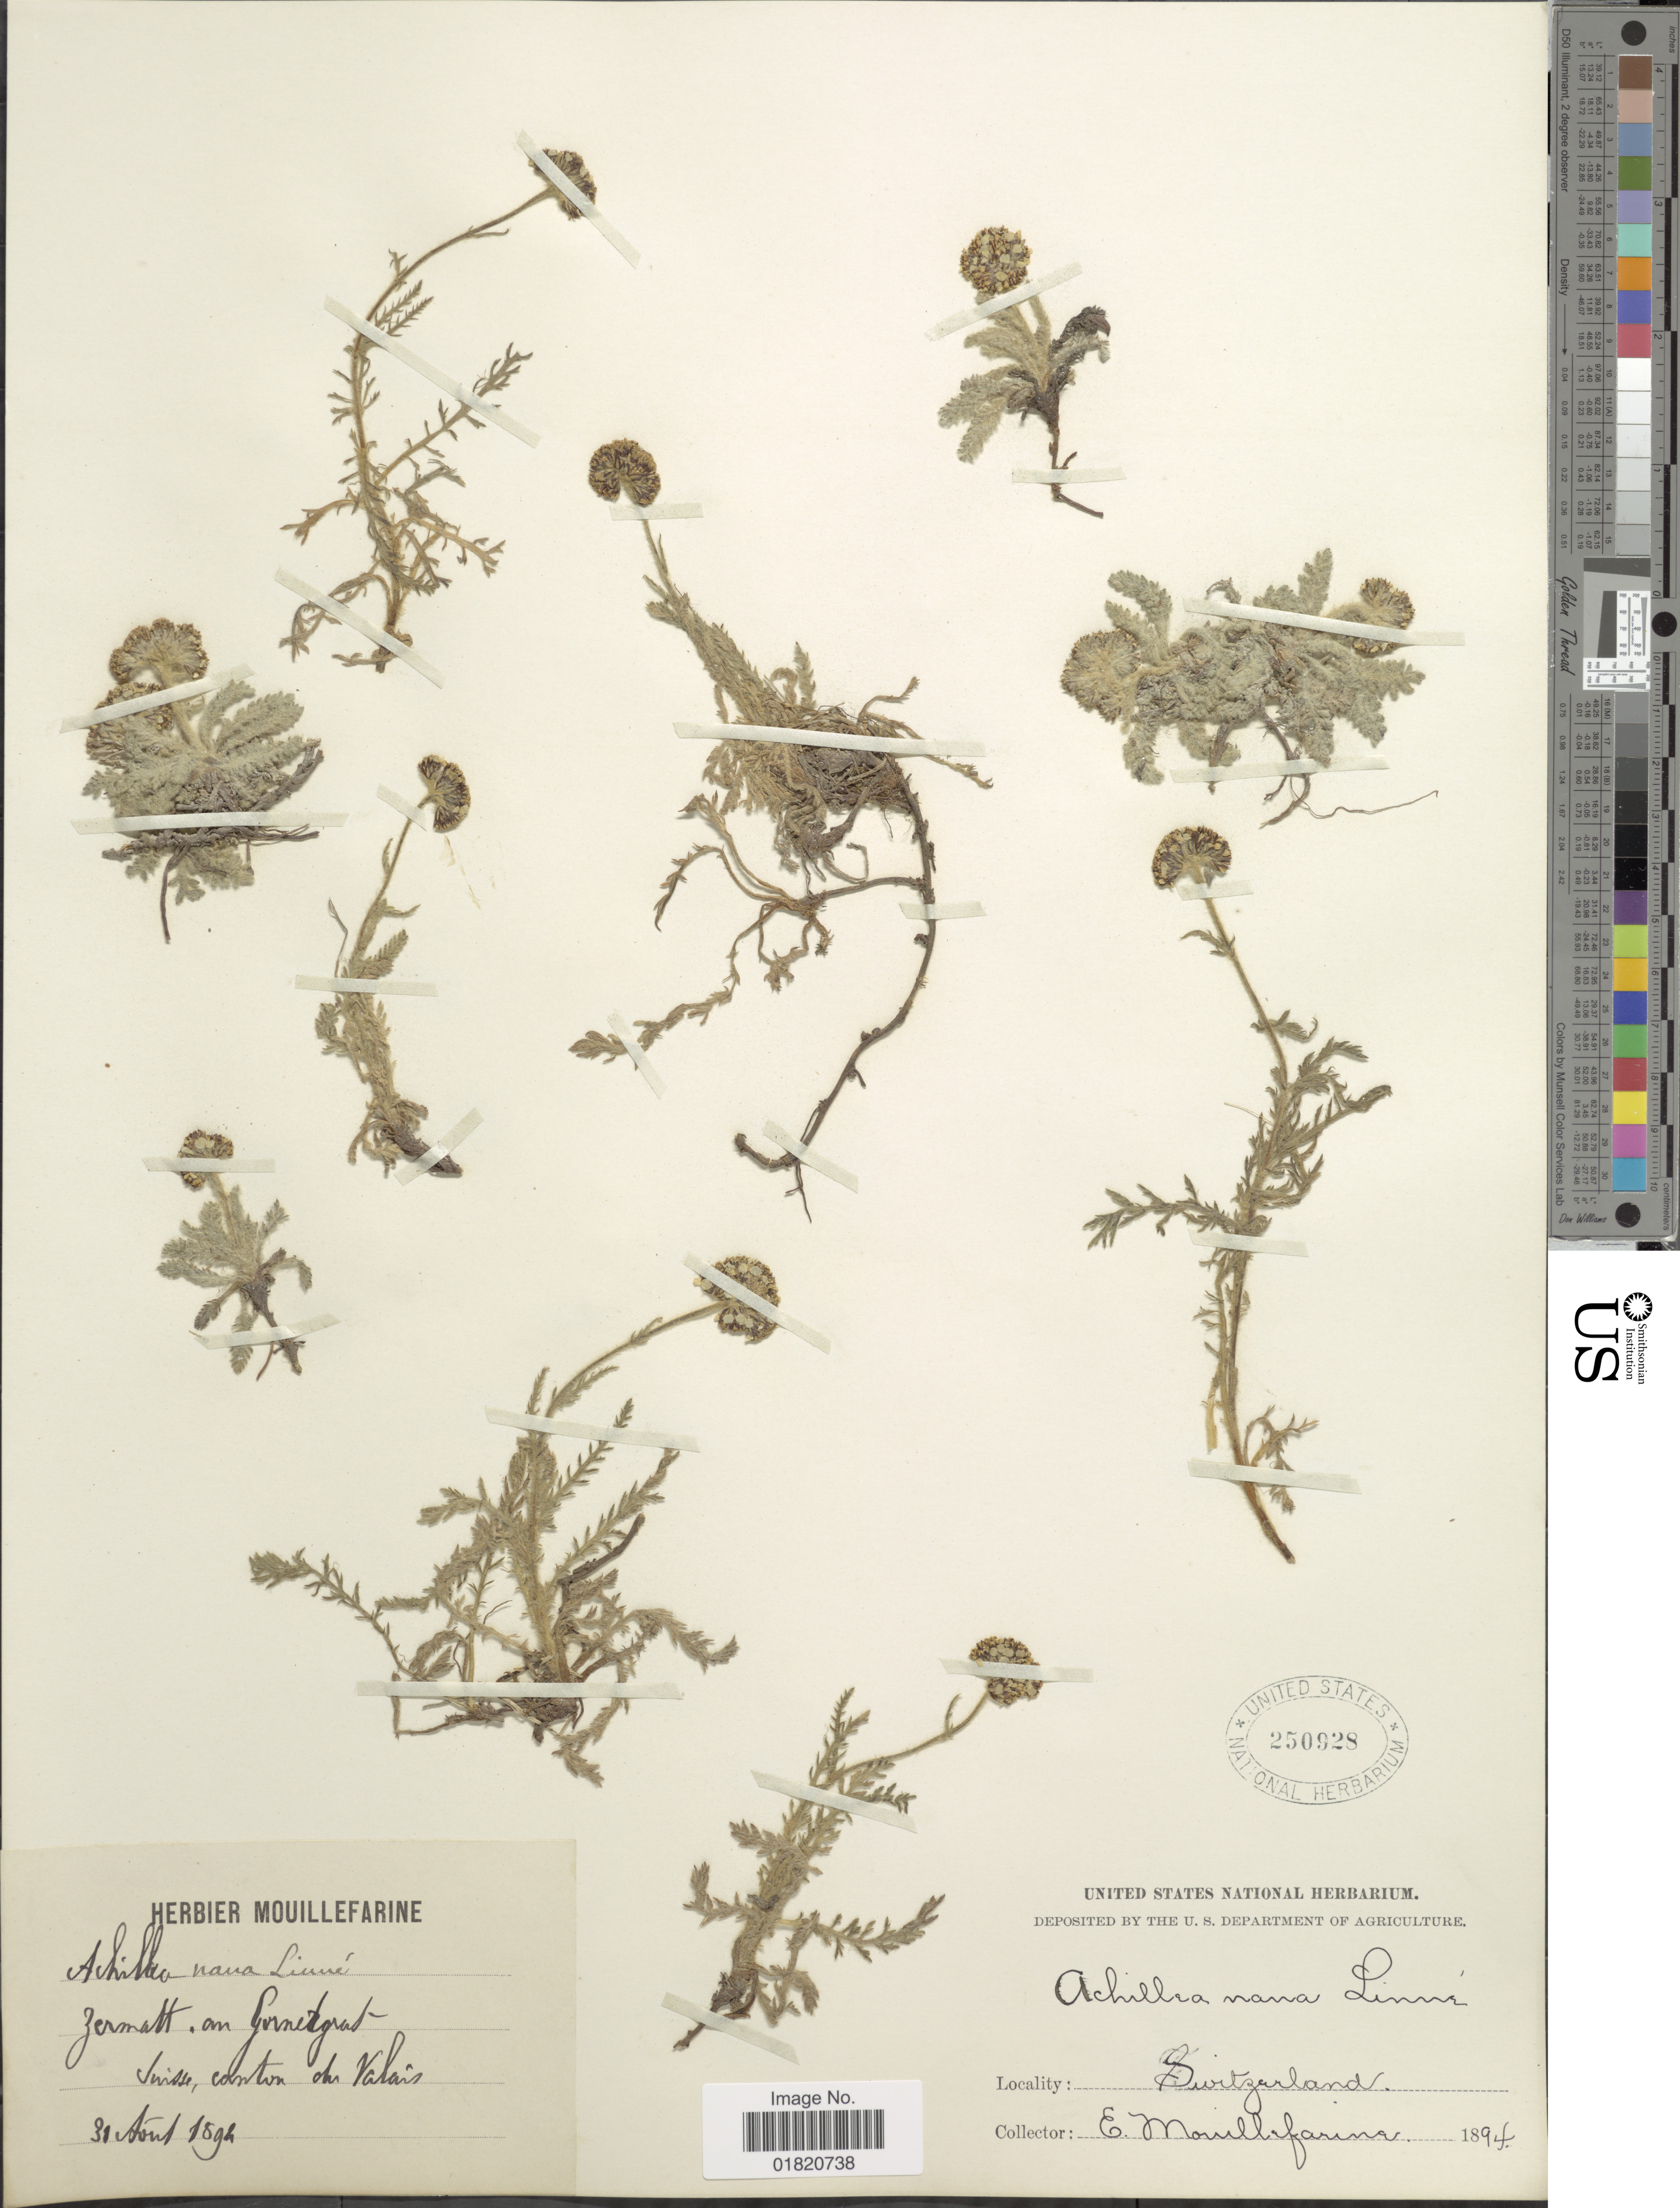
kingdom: Plantae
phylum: Tracheophyta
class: Magnoliopsida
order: Asterales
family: Asteraceae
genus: Achillea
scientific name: Achillea nana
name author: L.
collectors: E. Mouillefarine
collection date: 1894-08-31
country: Switzerland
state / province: Valais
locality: Zermatt, an Gornergrat, canton du Valais, Suisse.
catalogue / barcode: US 250928